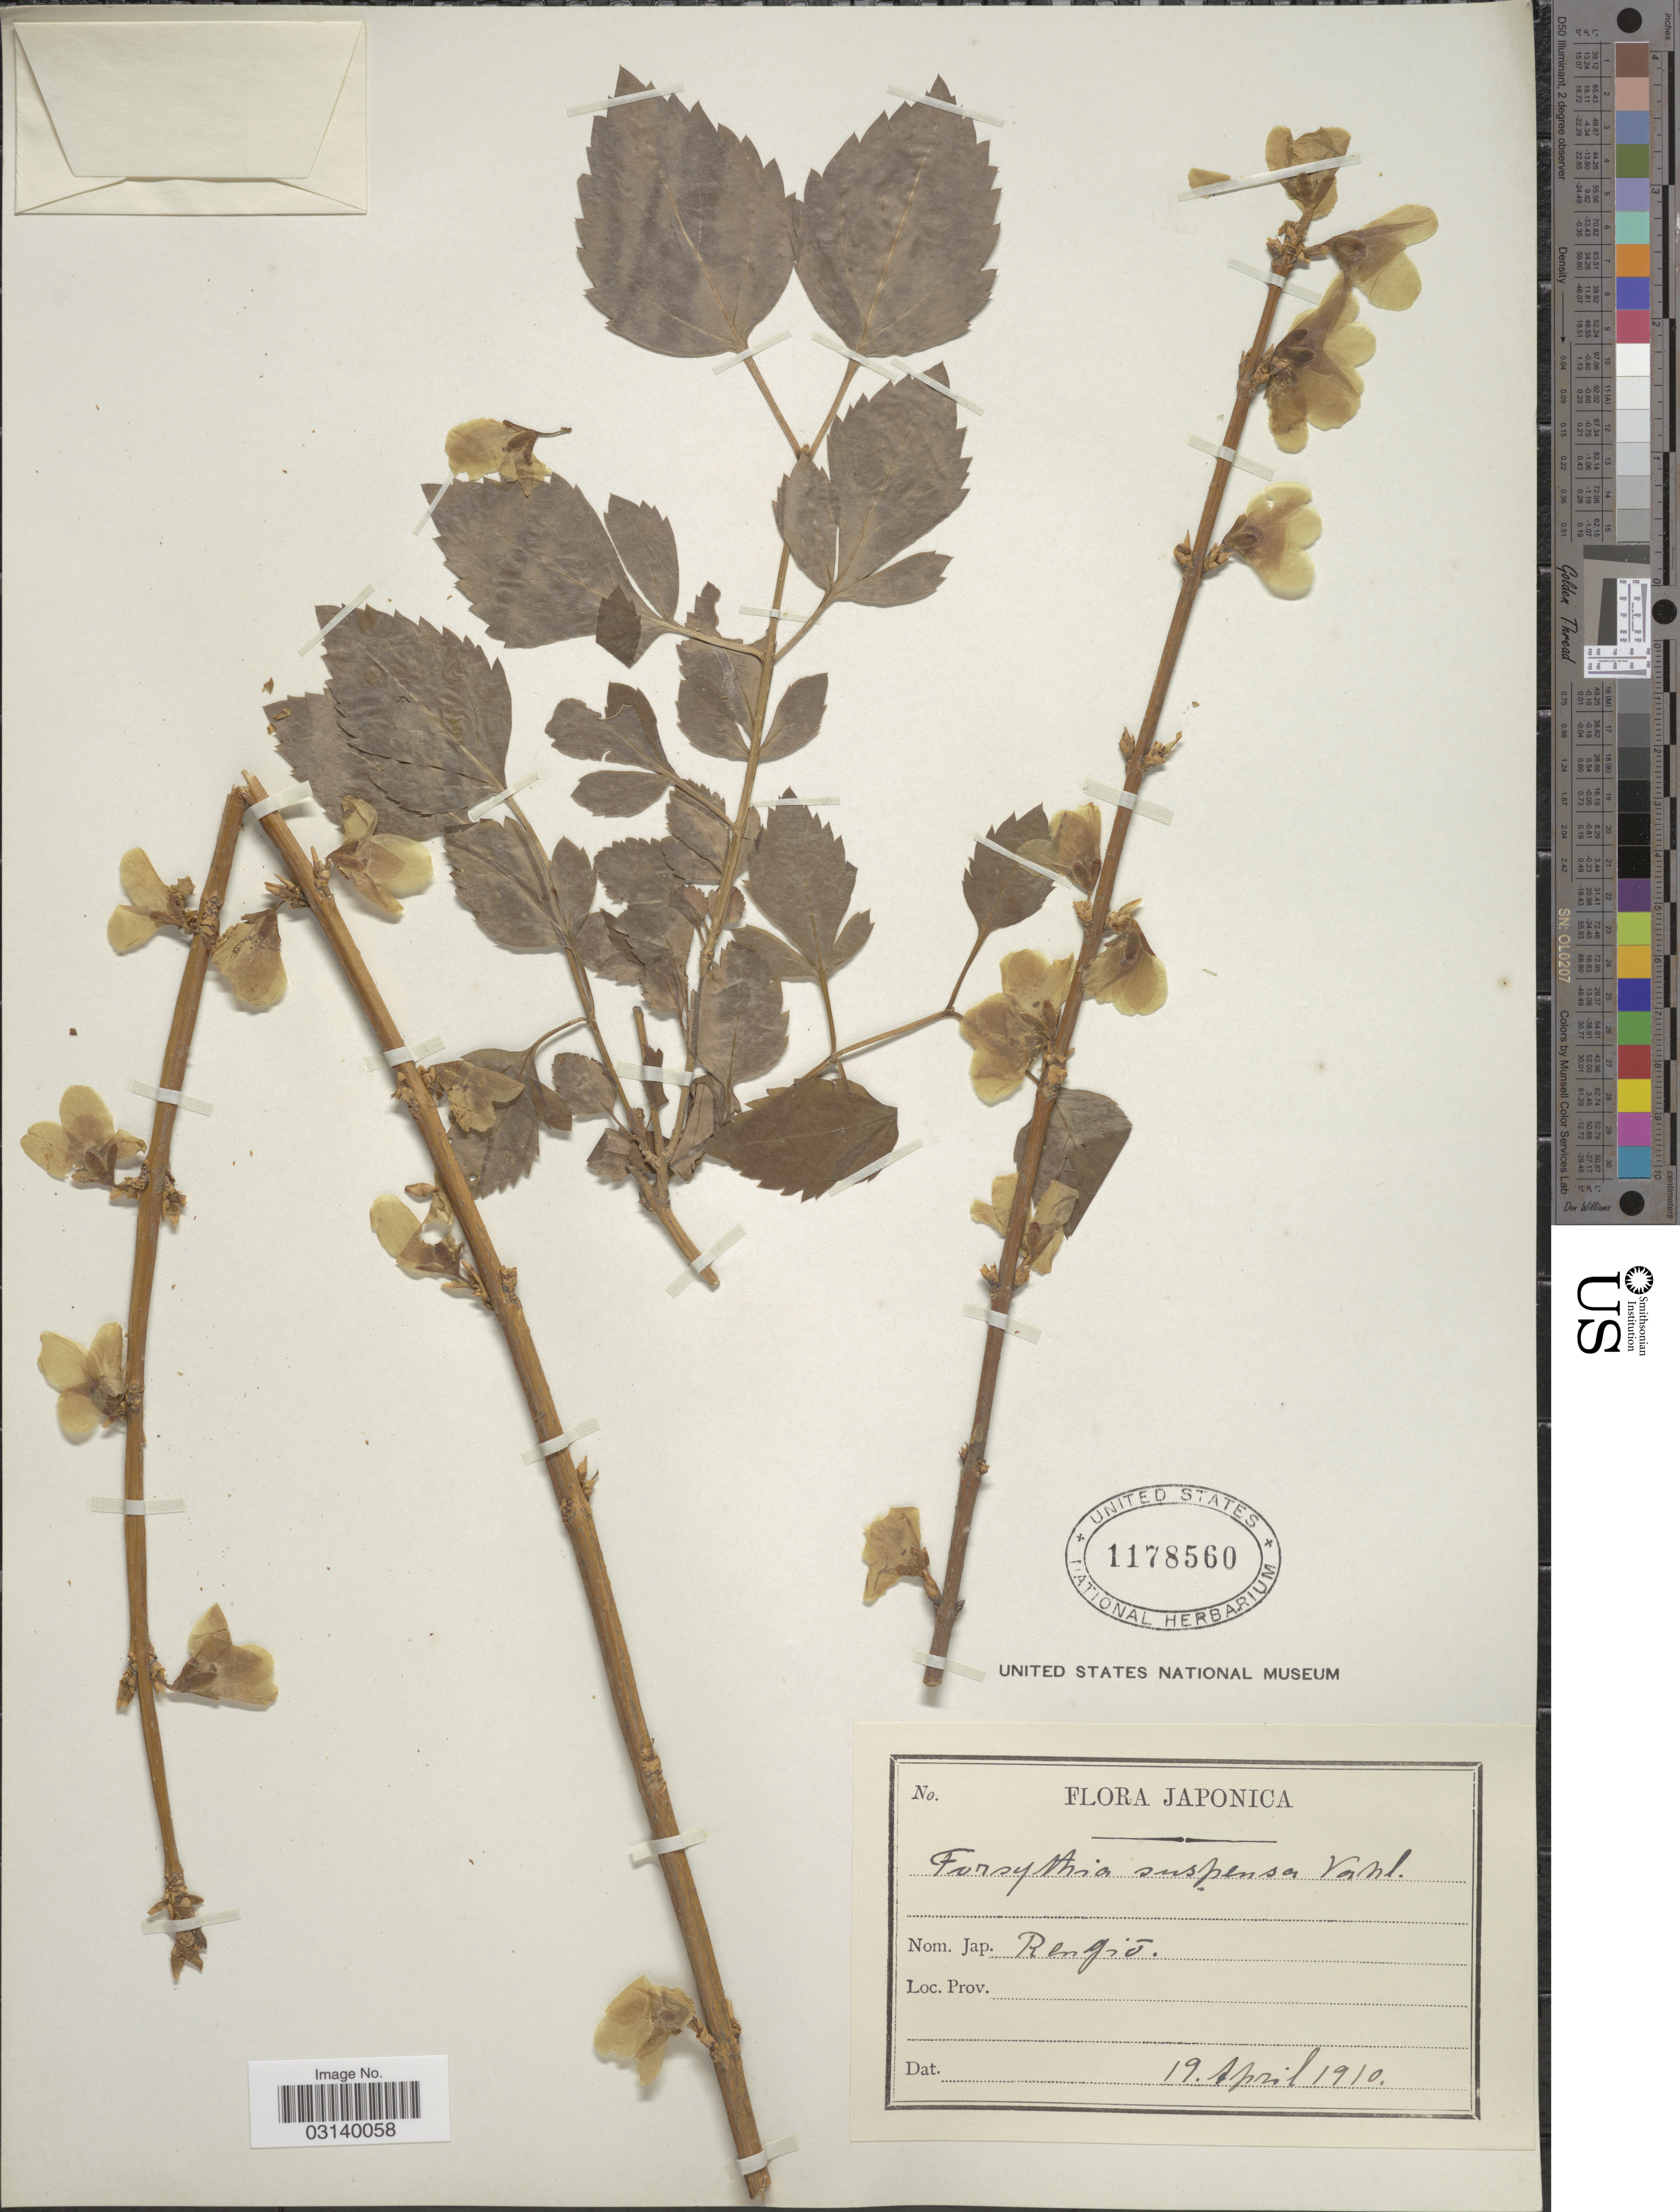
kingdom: Plantae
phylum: Tracheophyta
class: Magnoliopsida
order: Lamiales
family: Oleaceae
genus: Forsythia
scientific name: Forsythia suspensa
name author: (Thunb.) Vahl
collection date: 1910-04-19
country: Japan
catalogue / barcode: US 1178560